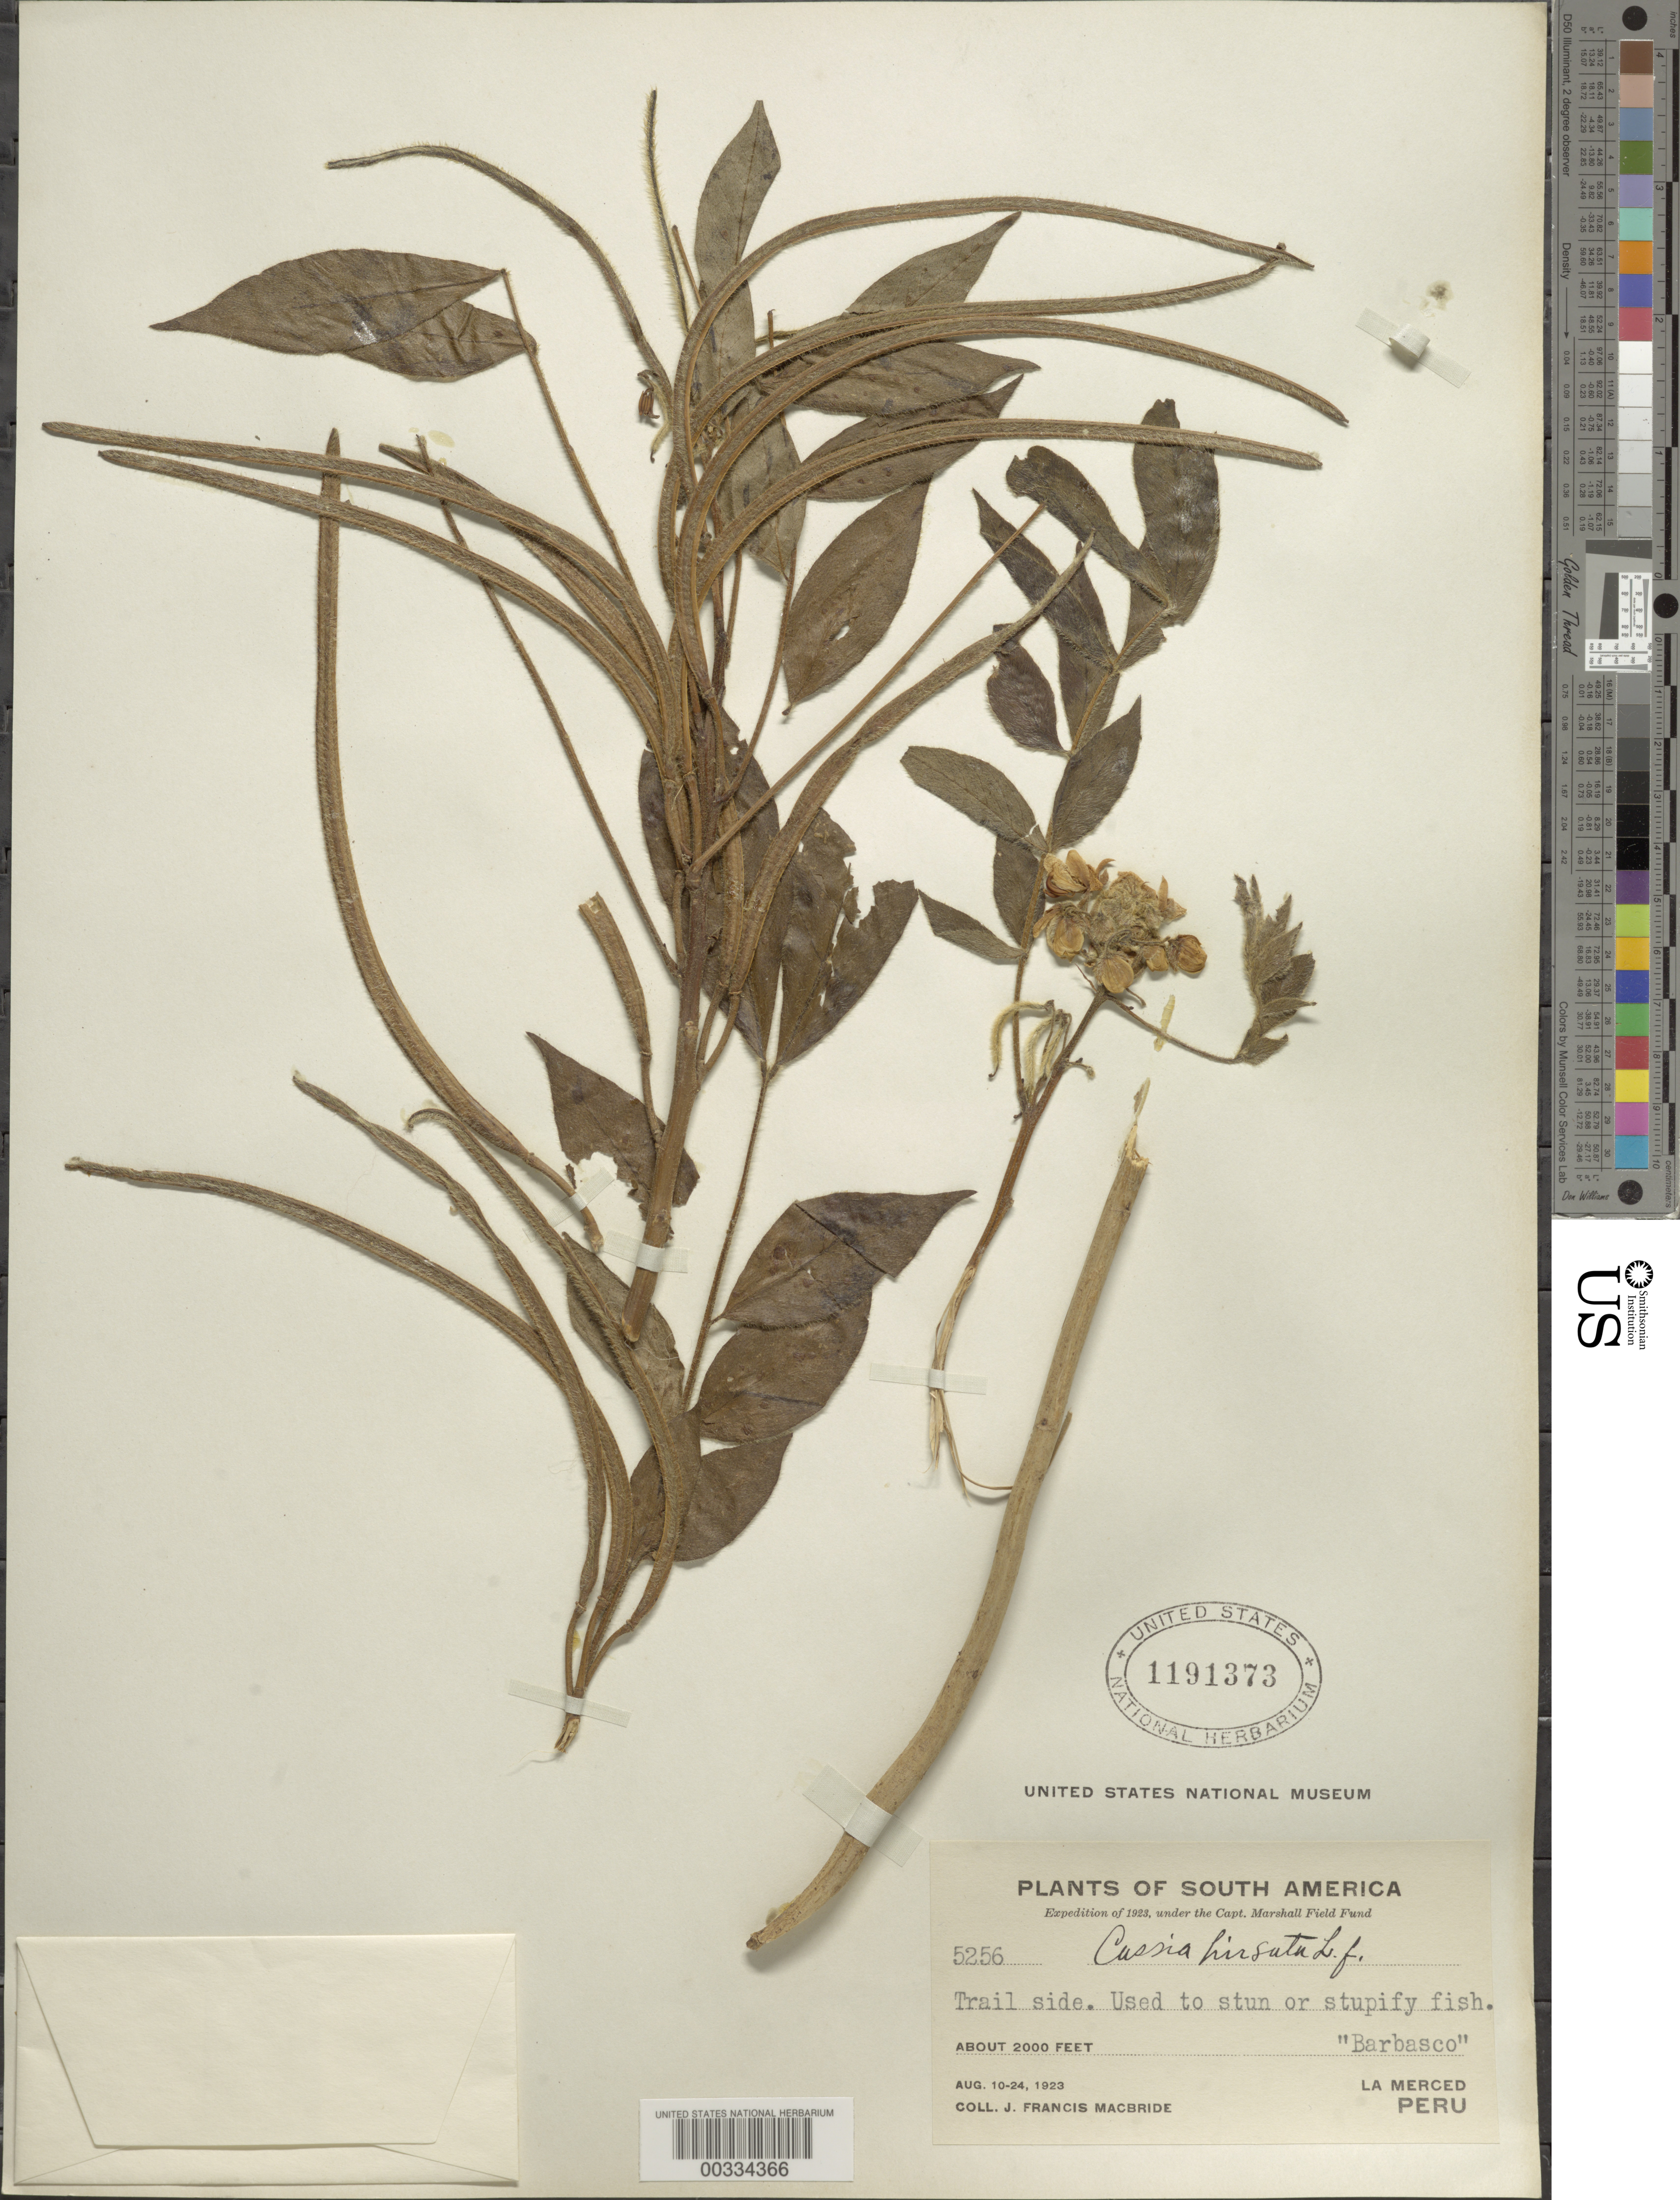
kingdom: Plantae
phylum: Tracheophyta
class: Magnoliopsida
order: Fabales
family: Fabaceae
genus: Senna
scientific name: Senna hirsuta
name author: (L.) H.S. Irwin & Barneby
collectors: J. F. Macbride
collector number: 5256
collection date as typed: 10 Aug 1923 to 24 Aug 1923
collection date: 1923-08-10/1923-08-24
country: Peru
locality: La Merced; trail side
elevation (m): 610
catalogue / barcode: US 1191373